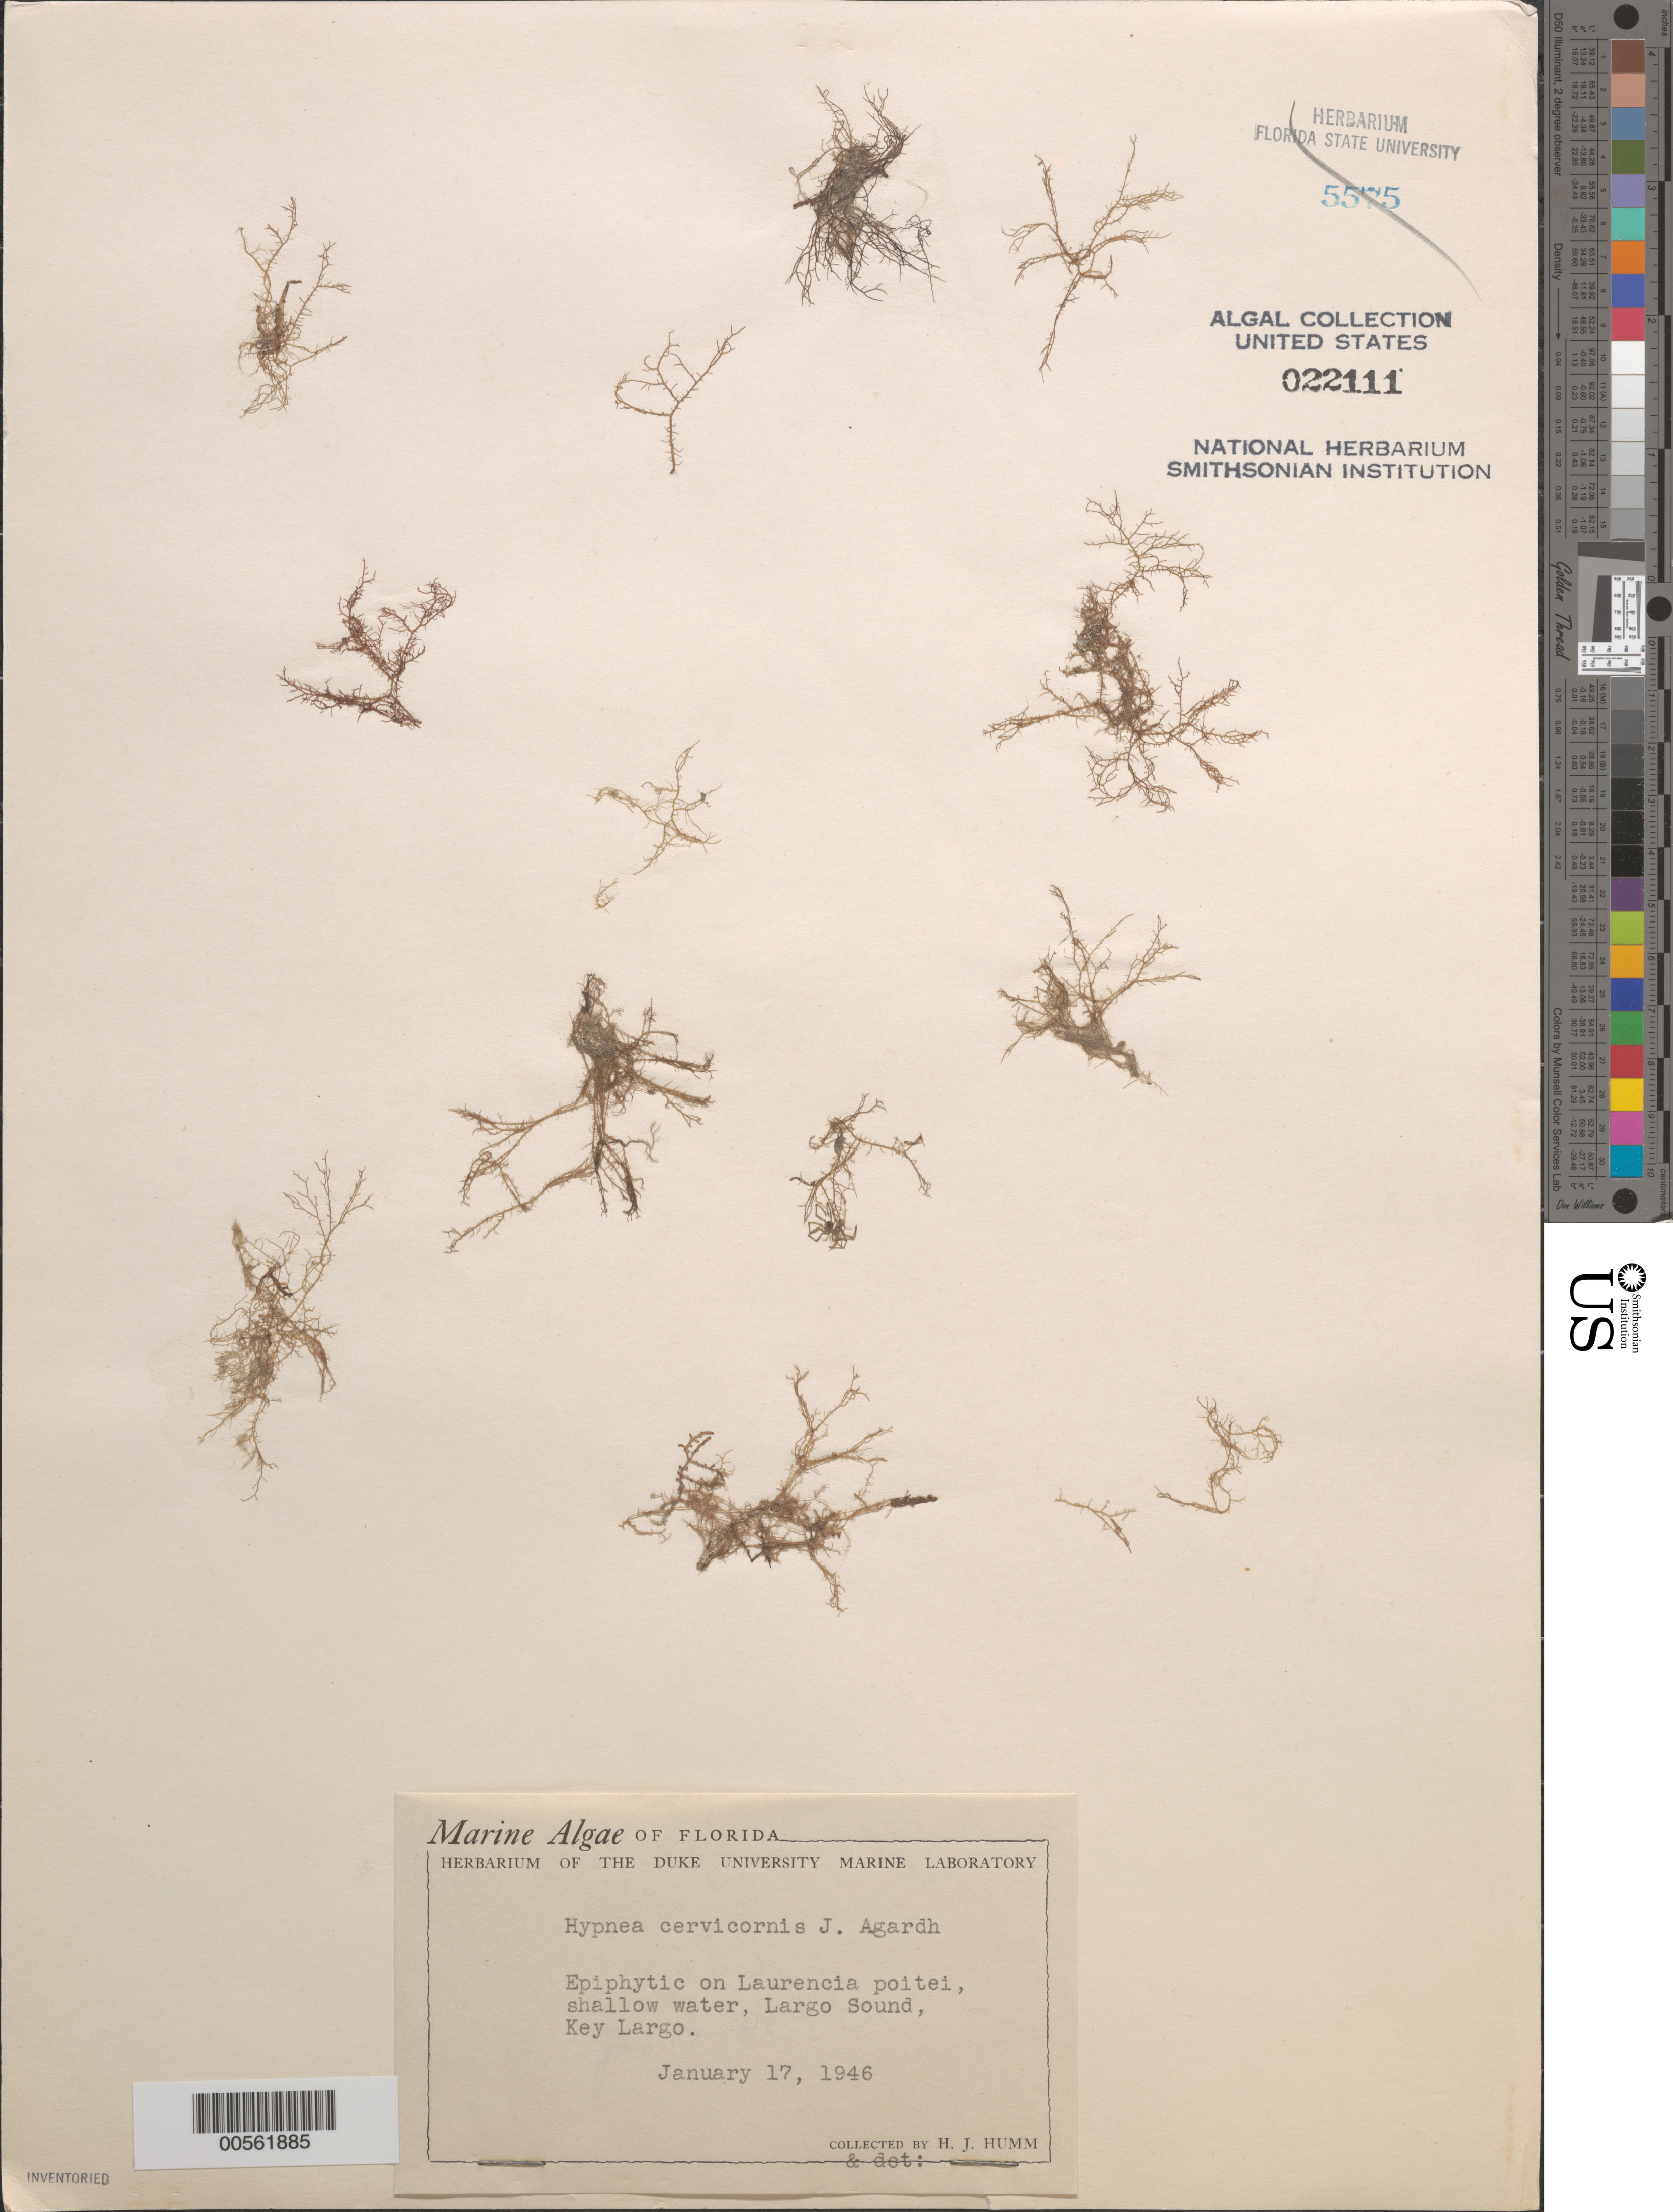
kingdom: Plantae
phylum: Rhodophyta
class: Florideophyceae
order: Gigartinales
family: Cystocloniaceae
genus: Hypnea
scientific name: Hypnea cervicornis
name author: J. Agardh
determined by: Humm, Harold J.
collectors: H. J. Humm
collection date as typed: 17 Jan 1946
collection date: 1946-01-17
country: United States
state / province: Florida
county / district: Monroe County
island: Key Largo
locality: Largo Sound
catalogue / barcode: US 22111